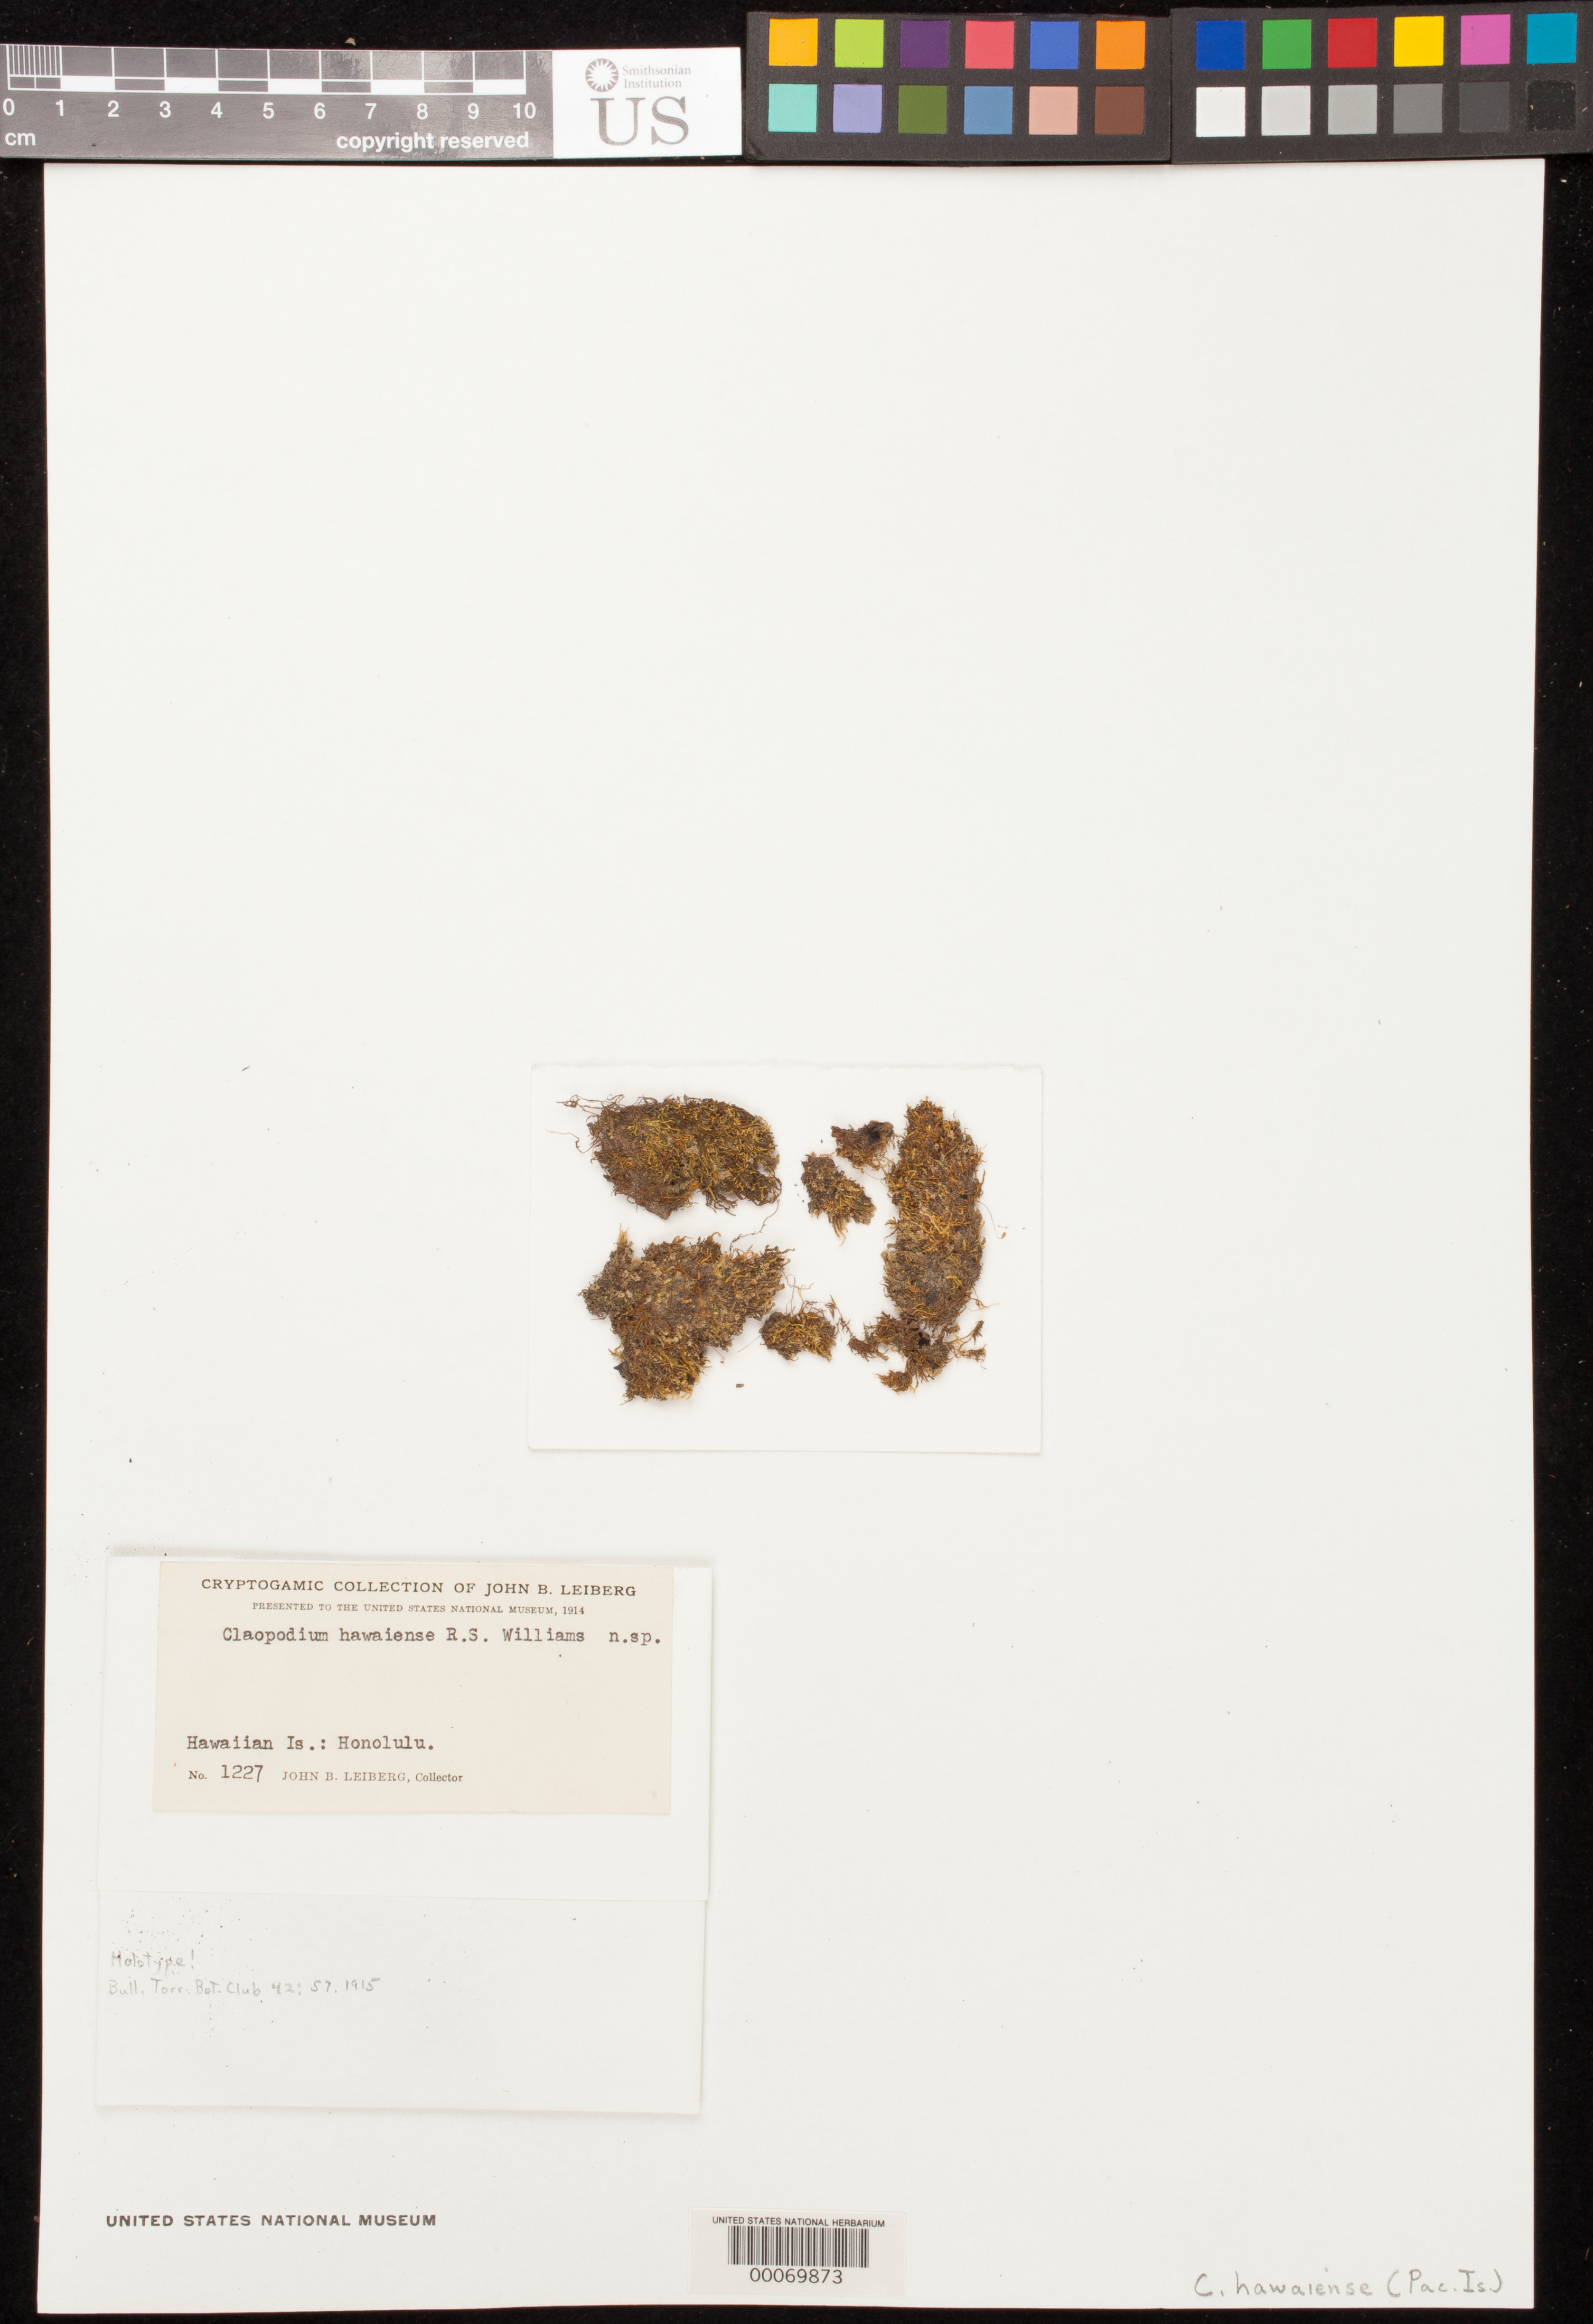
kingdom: Plantae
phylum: Bryophyta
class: Bryopsida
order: Hypnales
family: Brachytheciaceae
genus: Claopodium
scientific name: Claopodium hawaiense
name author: R.S. Williams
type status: Holotype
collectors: J. Leiberg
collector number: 1227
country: United States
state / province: Hawaii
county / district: Honolulu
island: Oahu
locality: Honolulu.